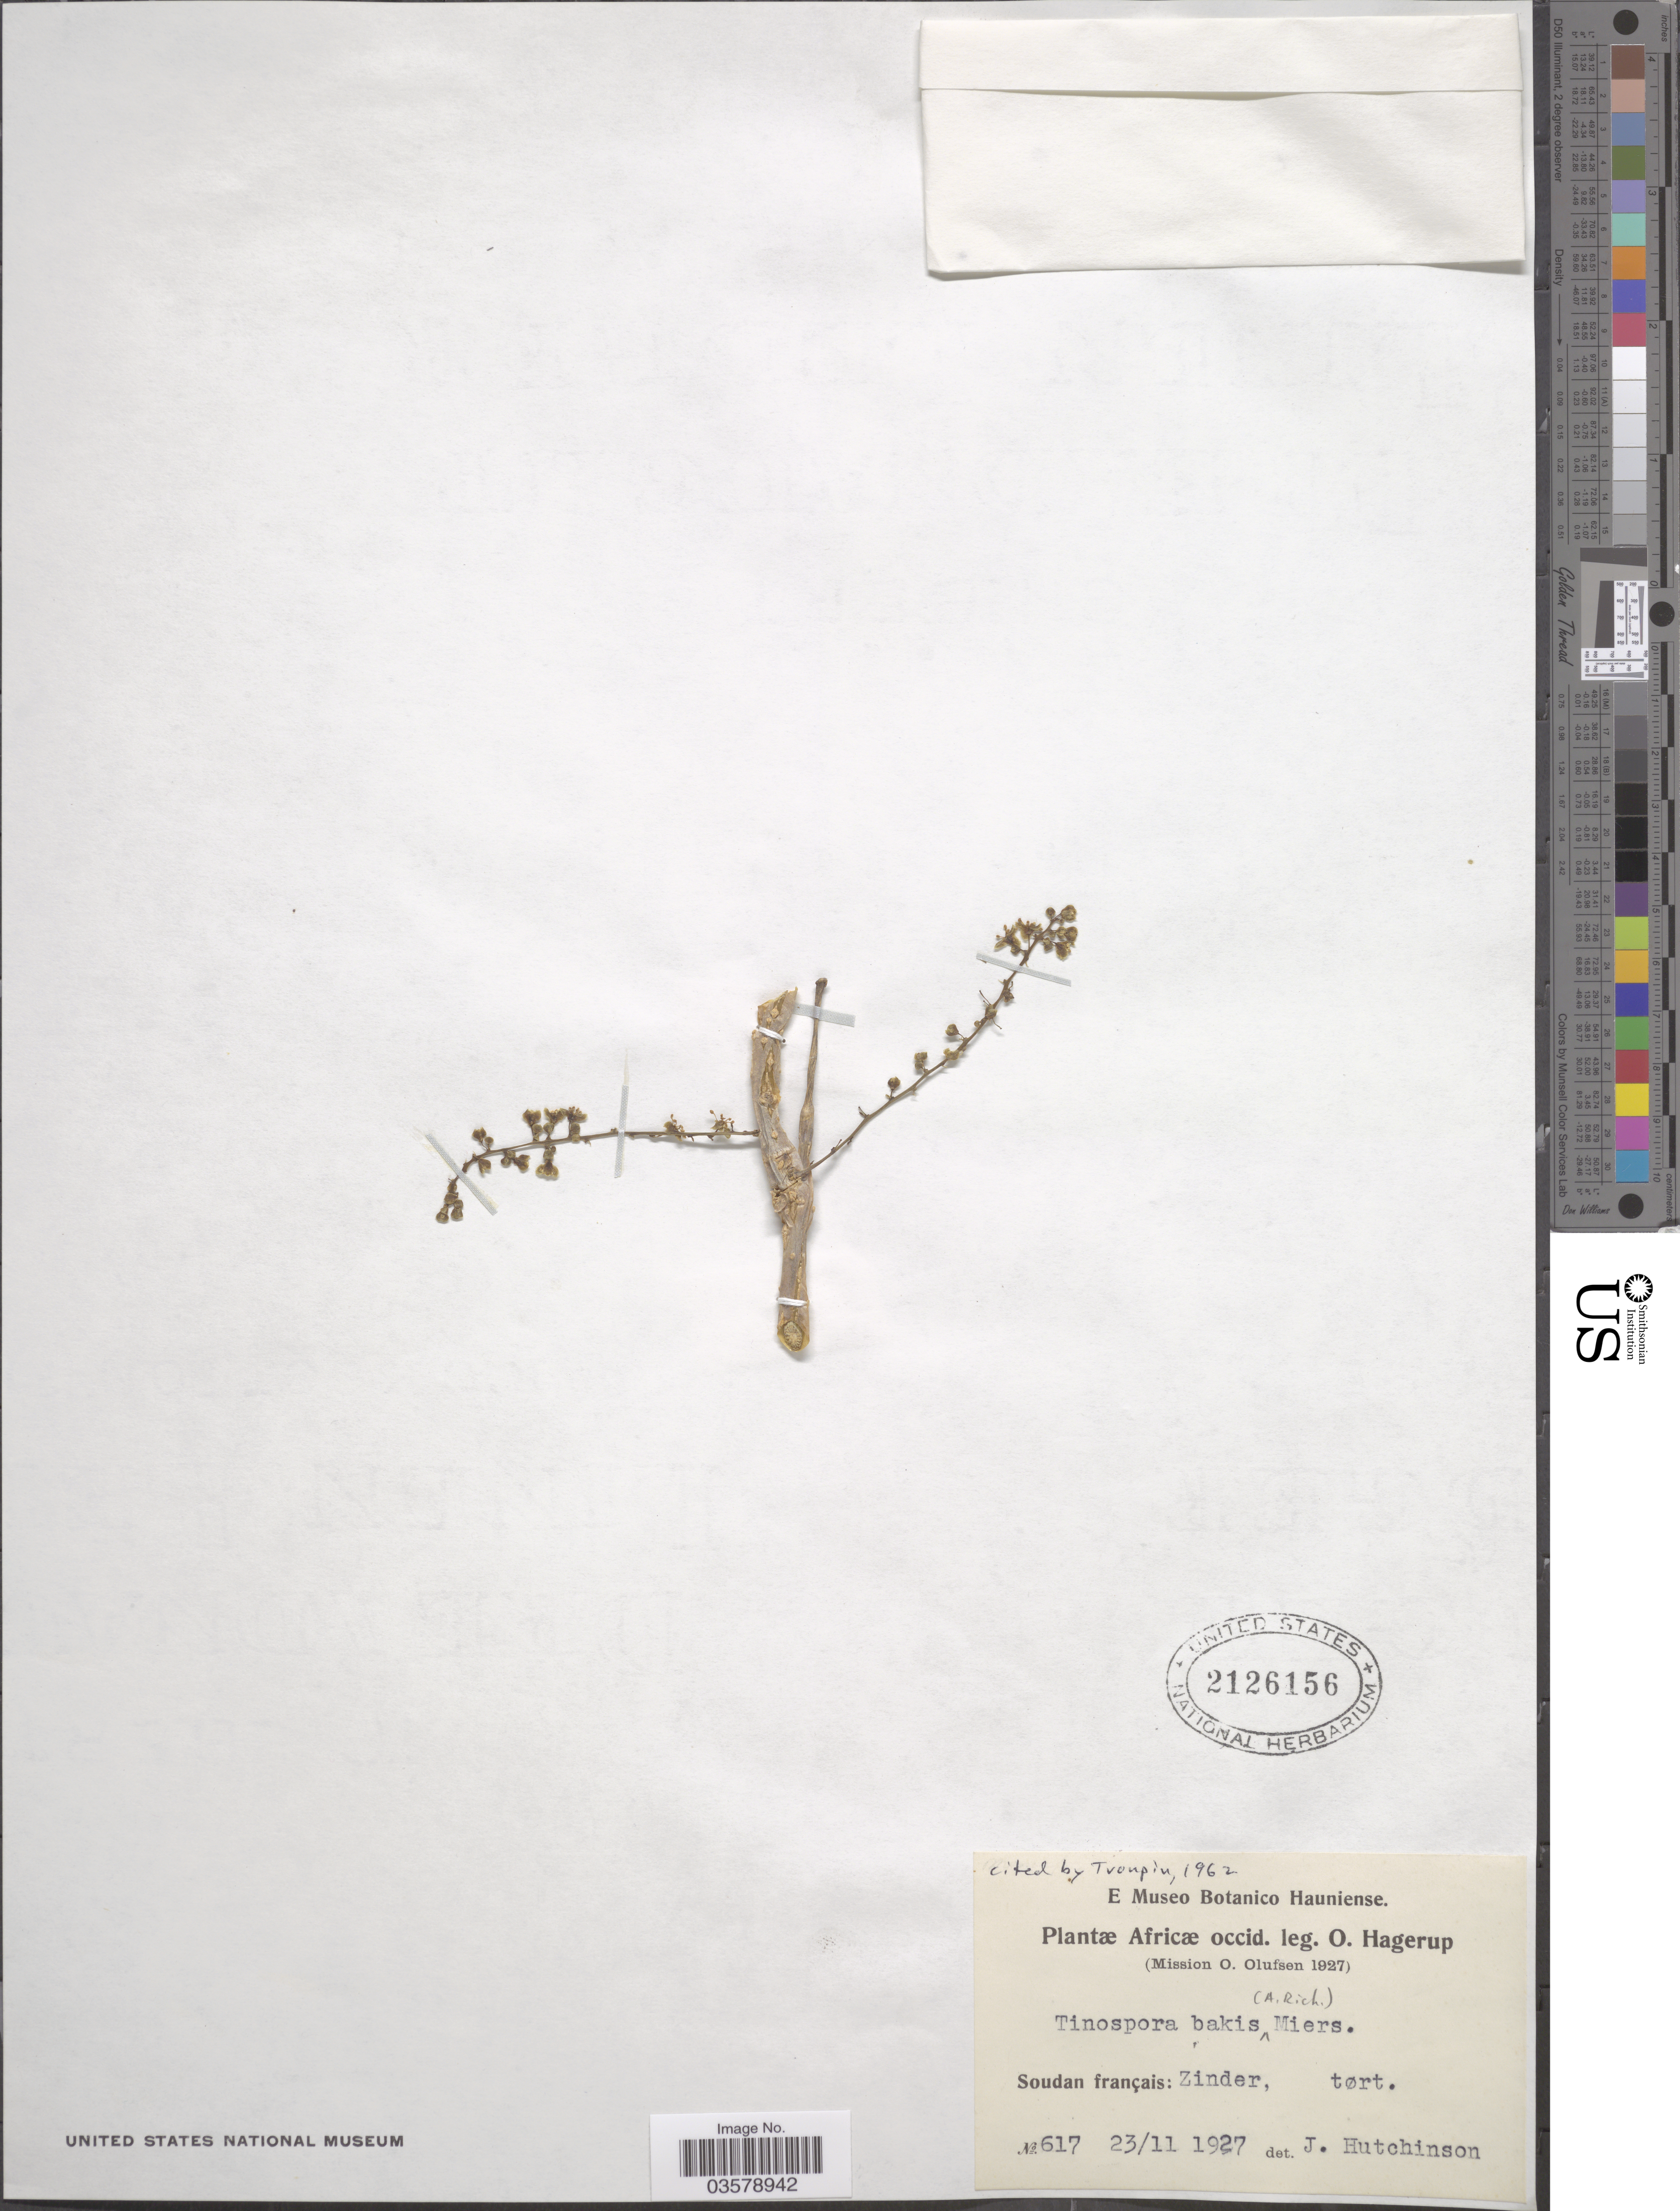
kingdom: Plantae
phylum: Tracheophyta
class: Magnoliopsida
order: Ranunculales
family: Menispermaceae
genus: Tinospora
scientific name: Tinospora bakis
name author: (A. Rich.) Miers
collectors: O. Hagerup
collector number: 617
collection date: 1927-11-23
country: Niger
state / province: Zinder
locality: Africœ occid. Soudan français: Zinder, tørt.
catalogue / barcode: US 2126156